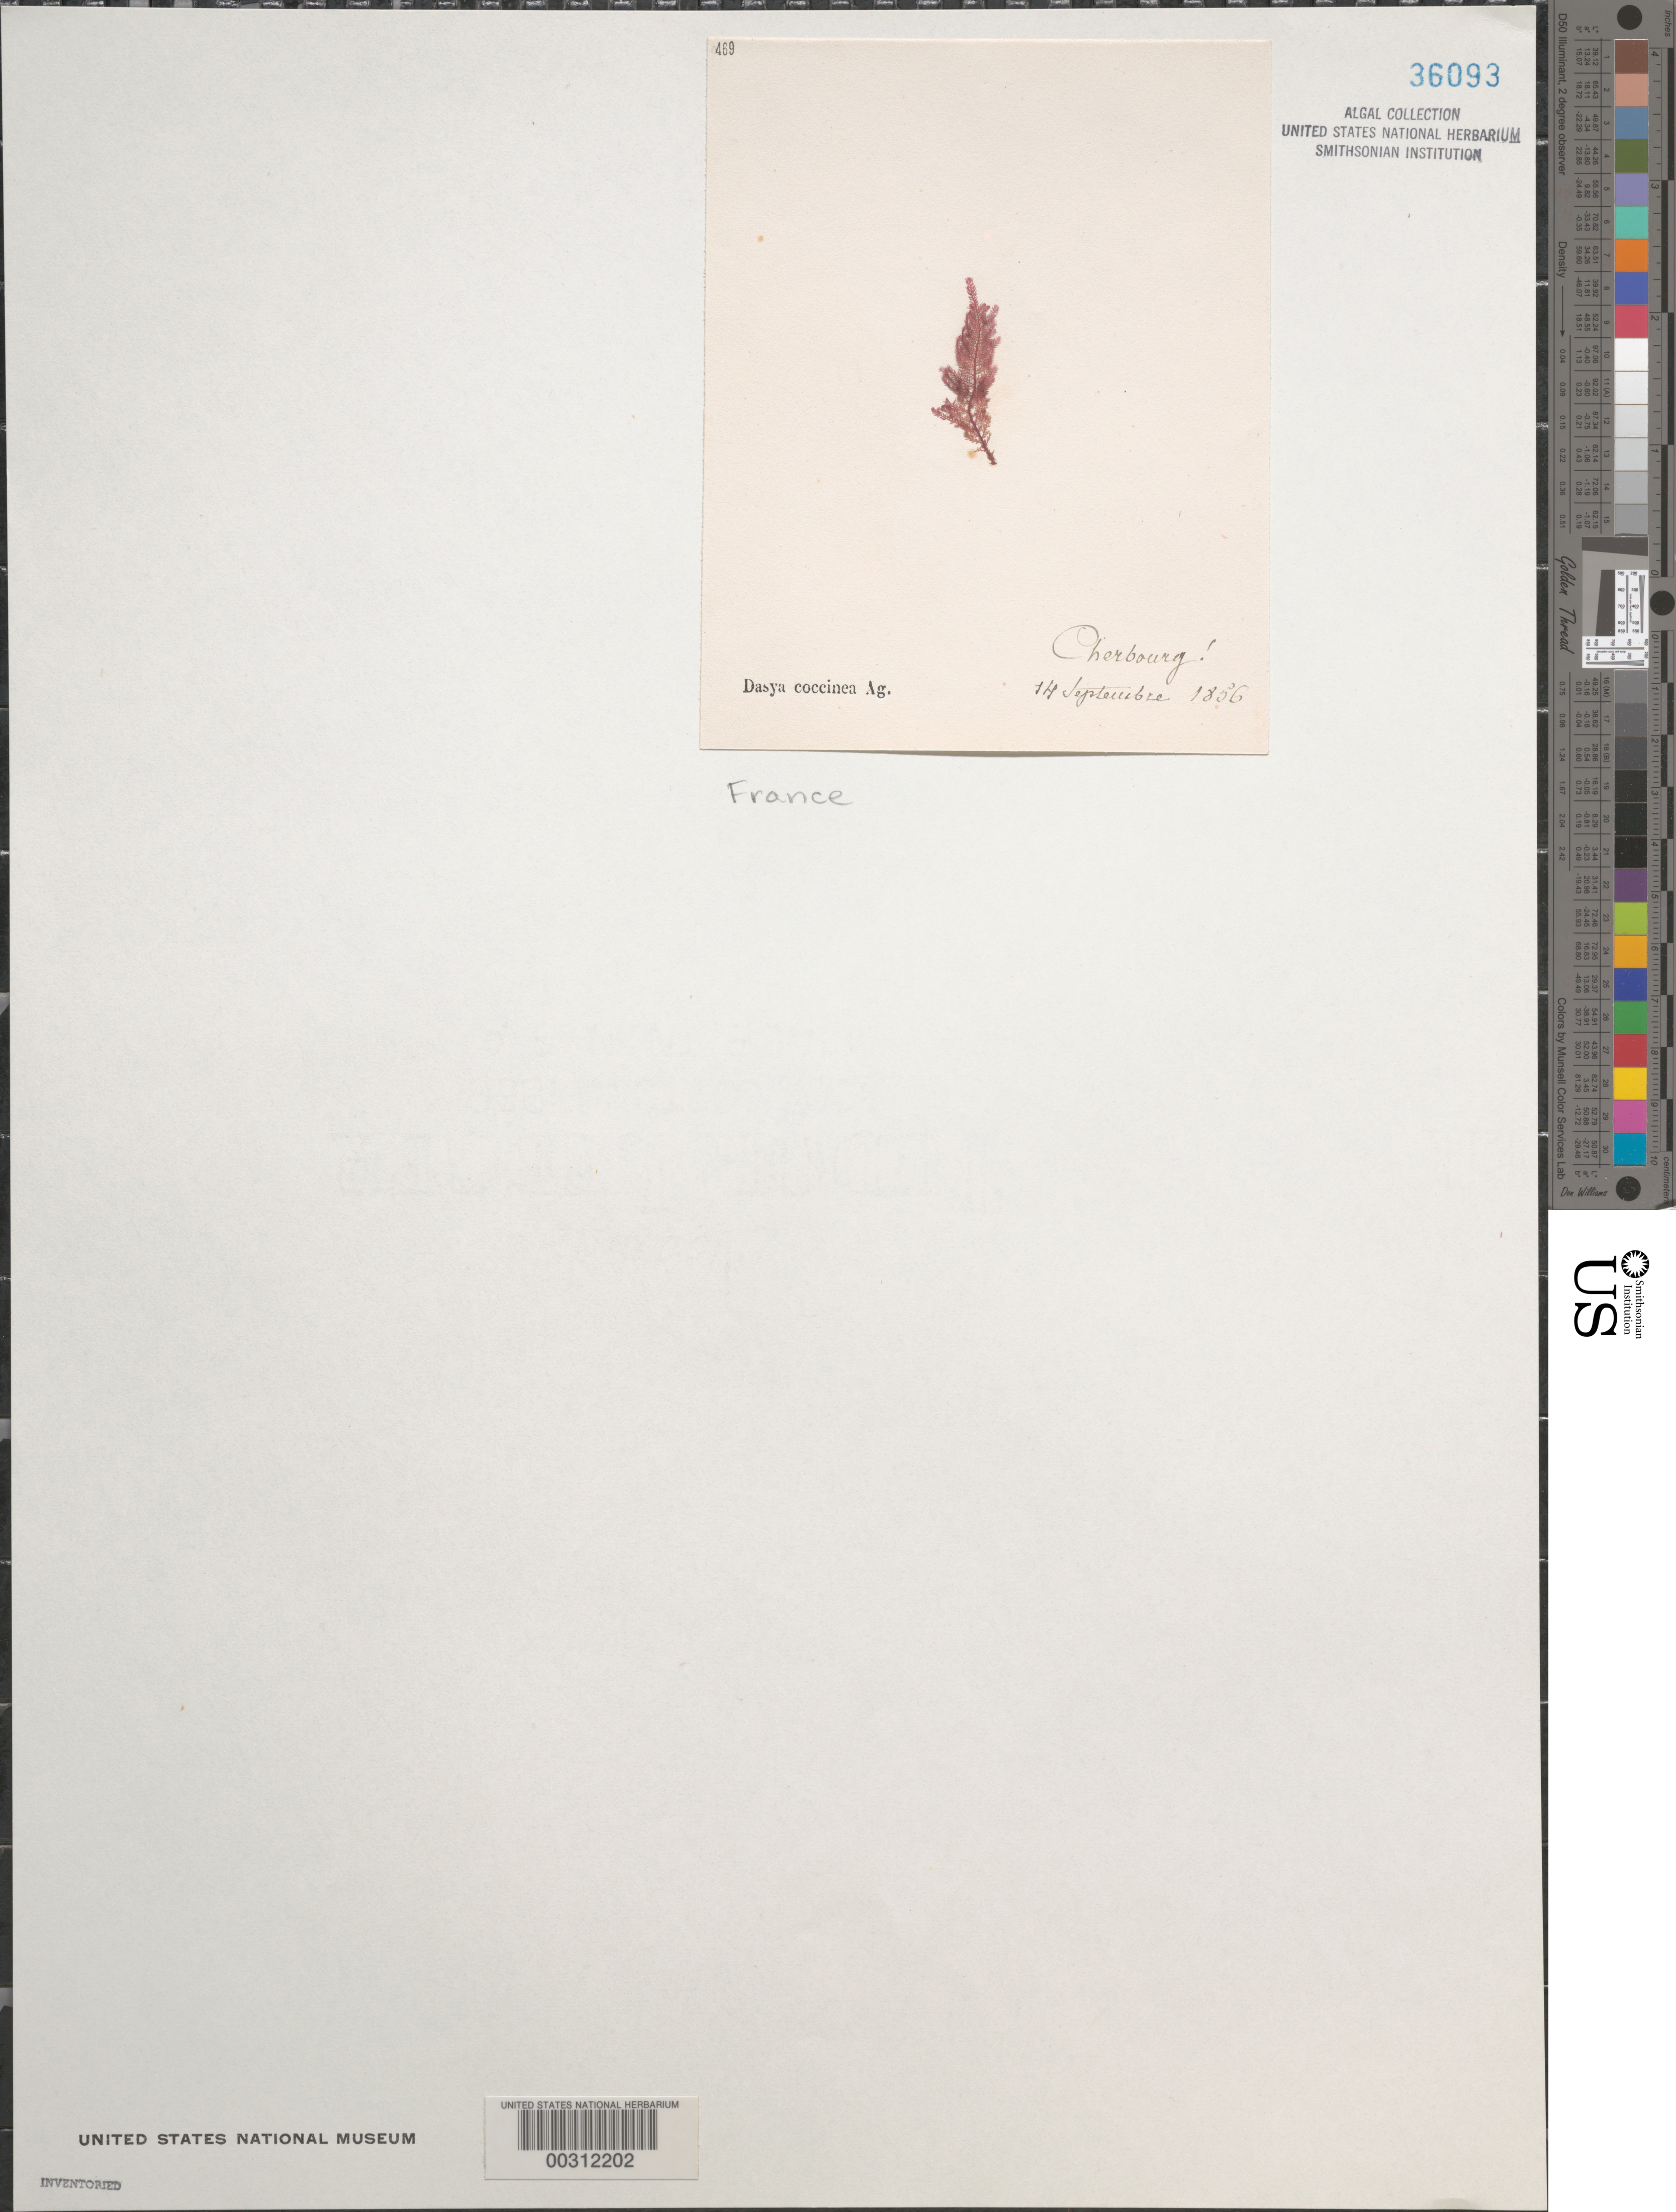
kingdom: Plantae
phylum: Rhodophyta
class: Florideophyceae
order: Ceramiales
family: Dasyaceae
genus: Heterosiphonia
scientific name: Heterosiphonia plumosa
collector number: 469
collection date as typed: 14 Sep 1856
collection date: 1856-09-14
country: France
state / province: Normandie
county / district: Manche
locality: Cherbourg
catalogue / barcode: US 36093